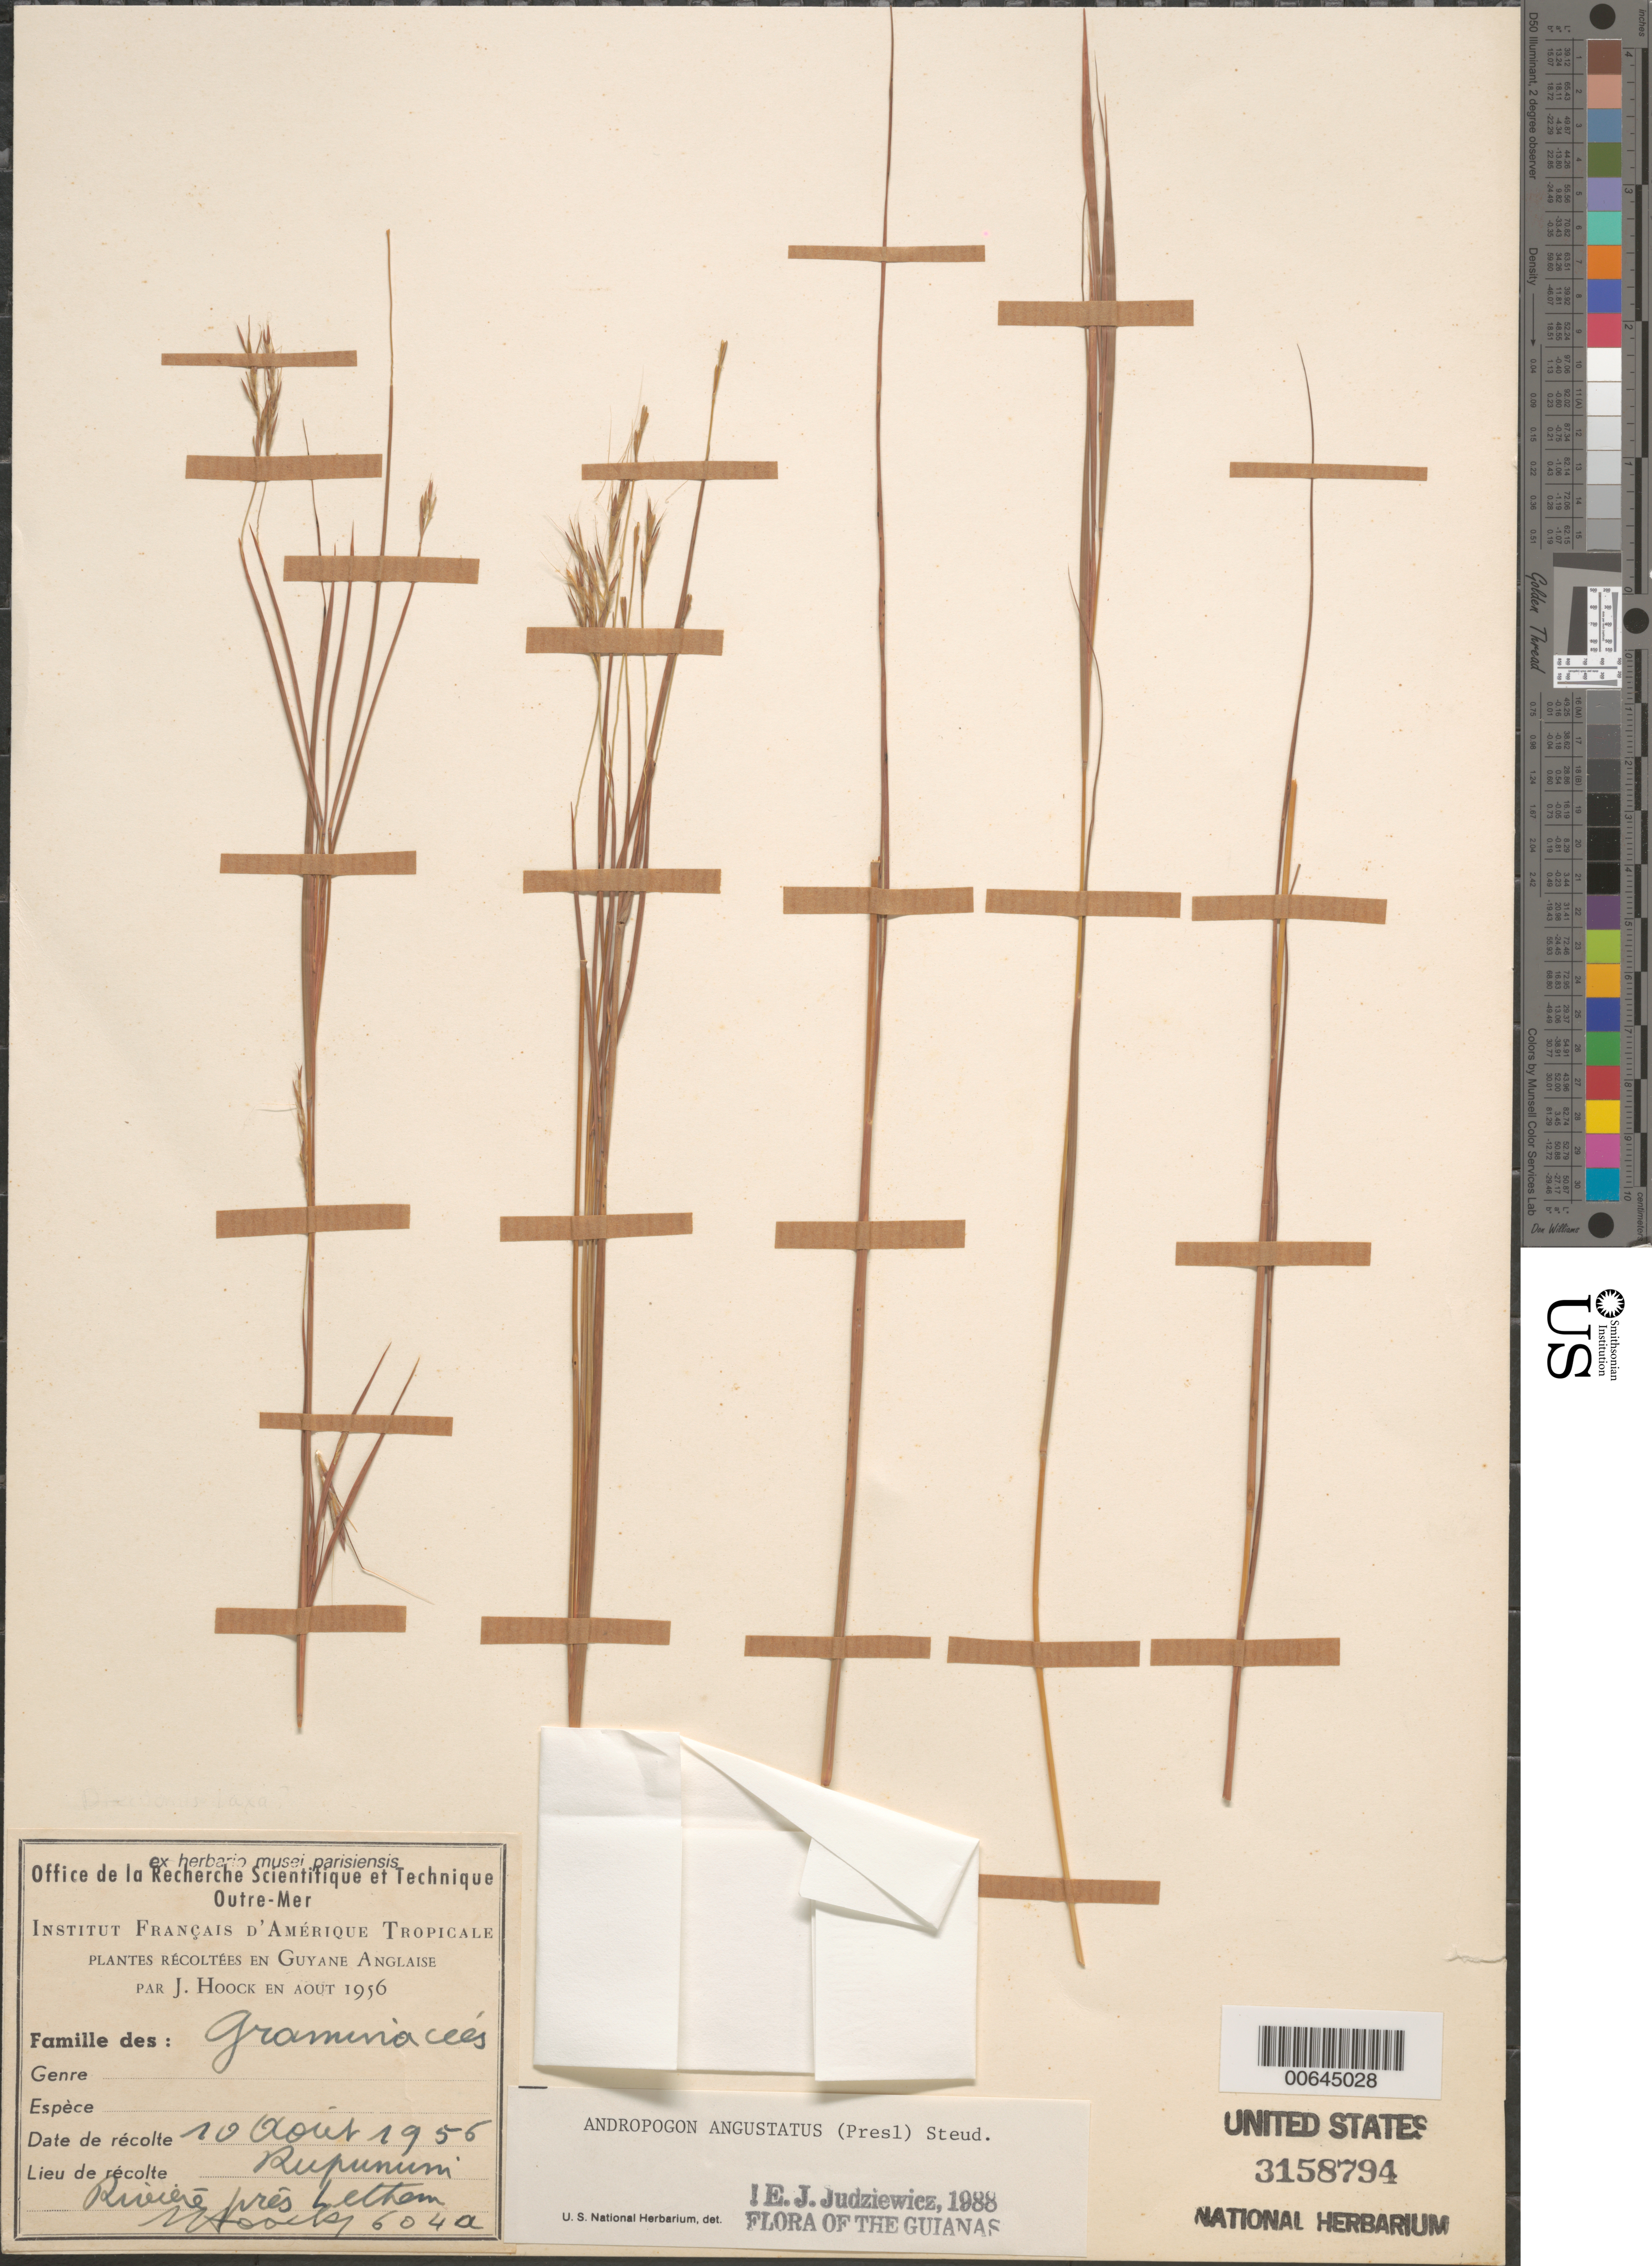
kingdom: Plantae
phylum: Tracheophyta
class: Liliopsida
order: Poales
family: Poaceae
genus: Andropogon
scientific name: Andropogon bicornis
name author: L.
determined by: Judziewicz, E. J.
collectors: J. Hoock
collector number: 604 a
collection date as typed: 10-Aug-56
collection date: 1956-08-10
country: Guyana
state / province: U. Takutu-U. Essequibo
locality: Rupununi, Rivière pres Lethem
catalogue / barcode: US 3158794